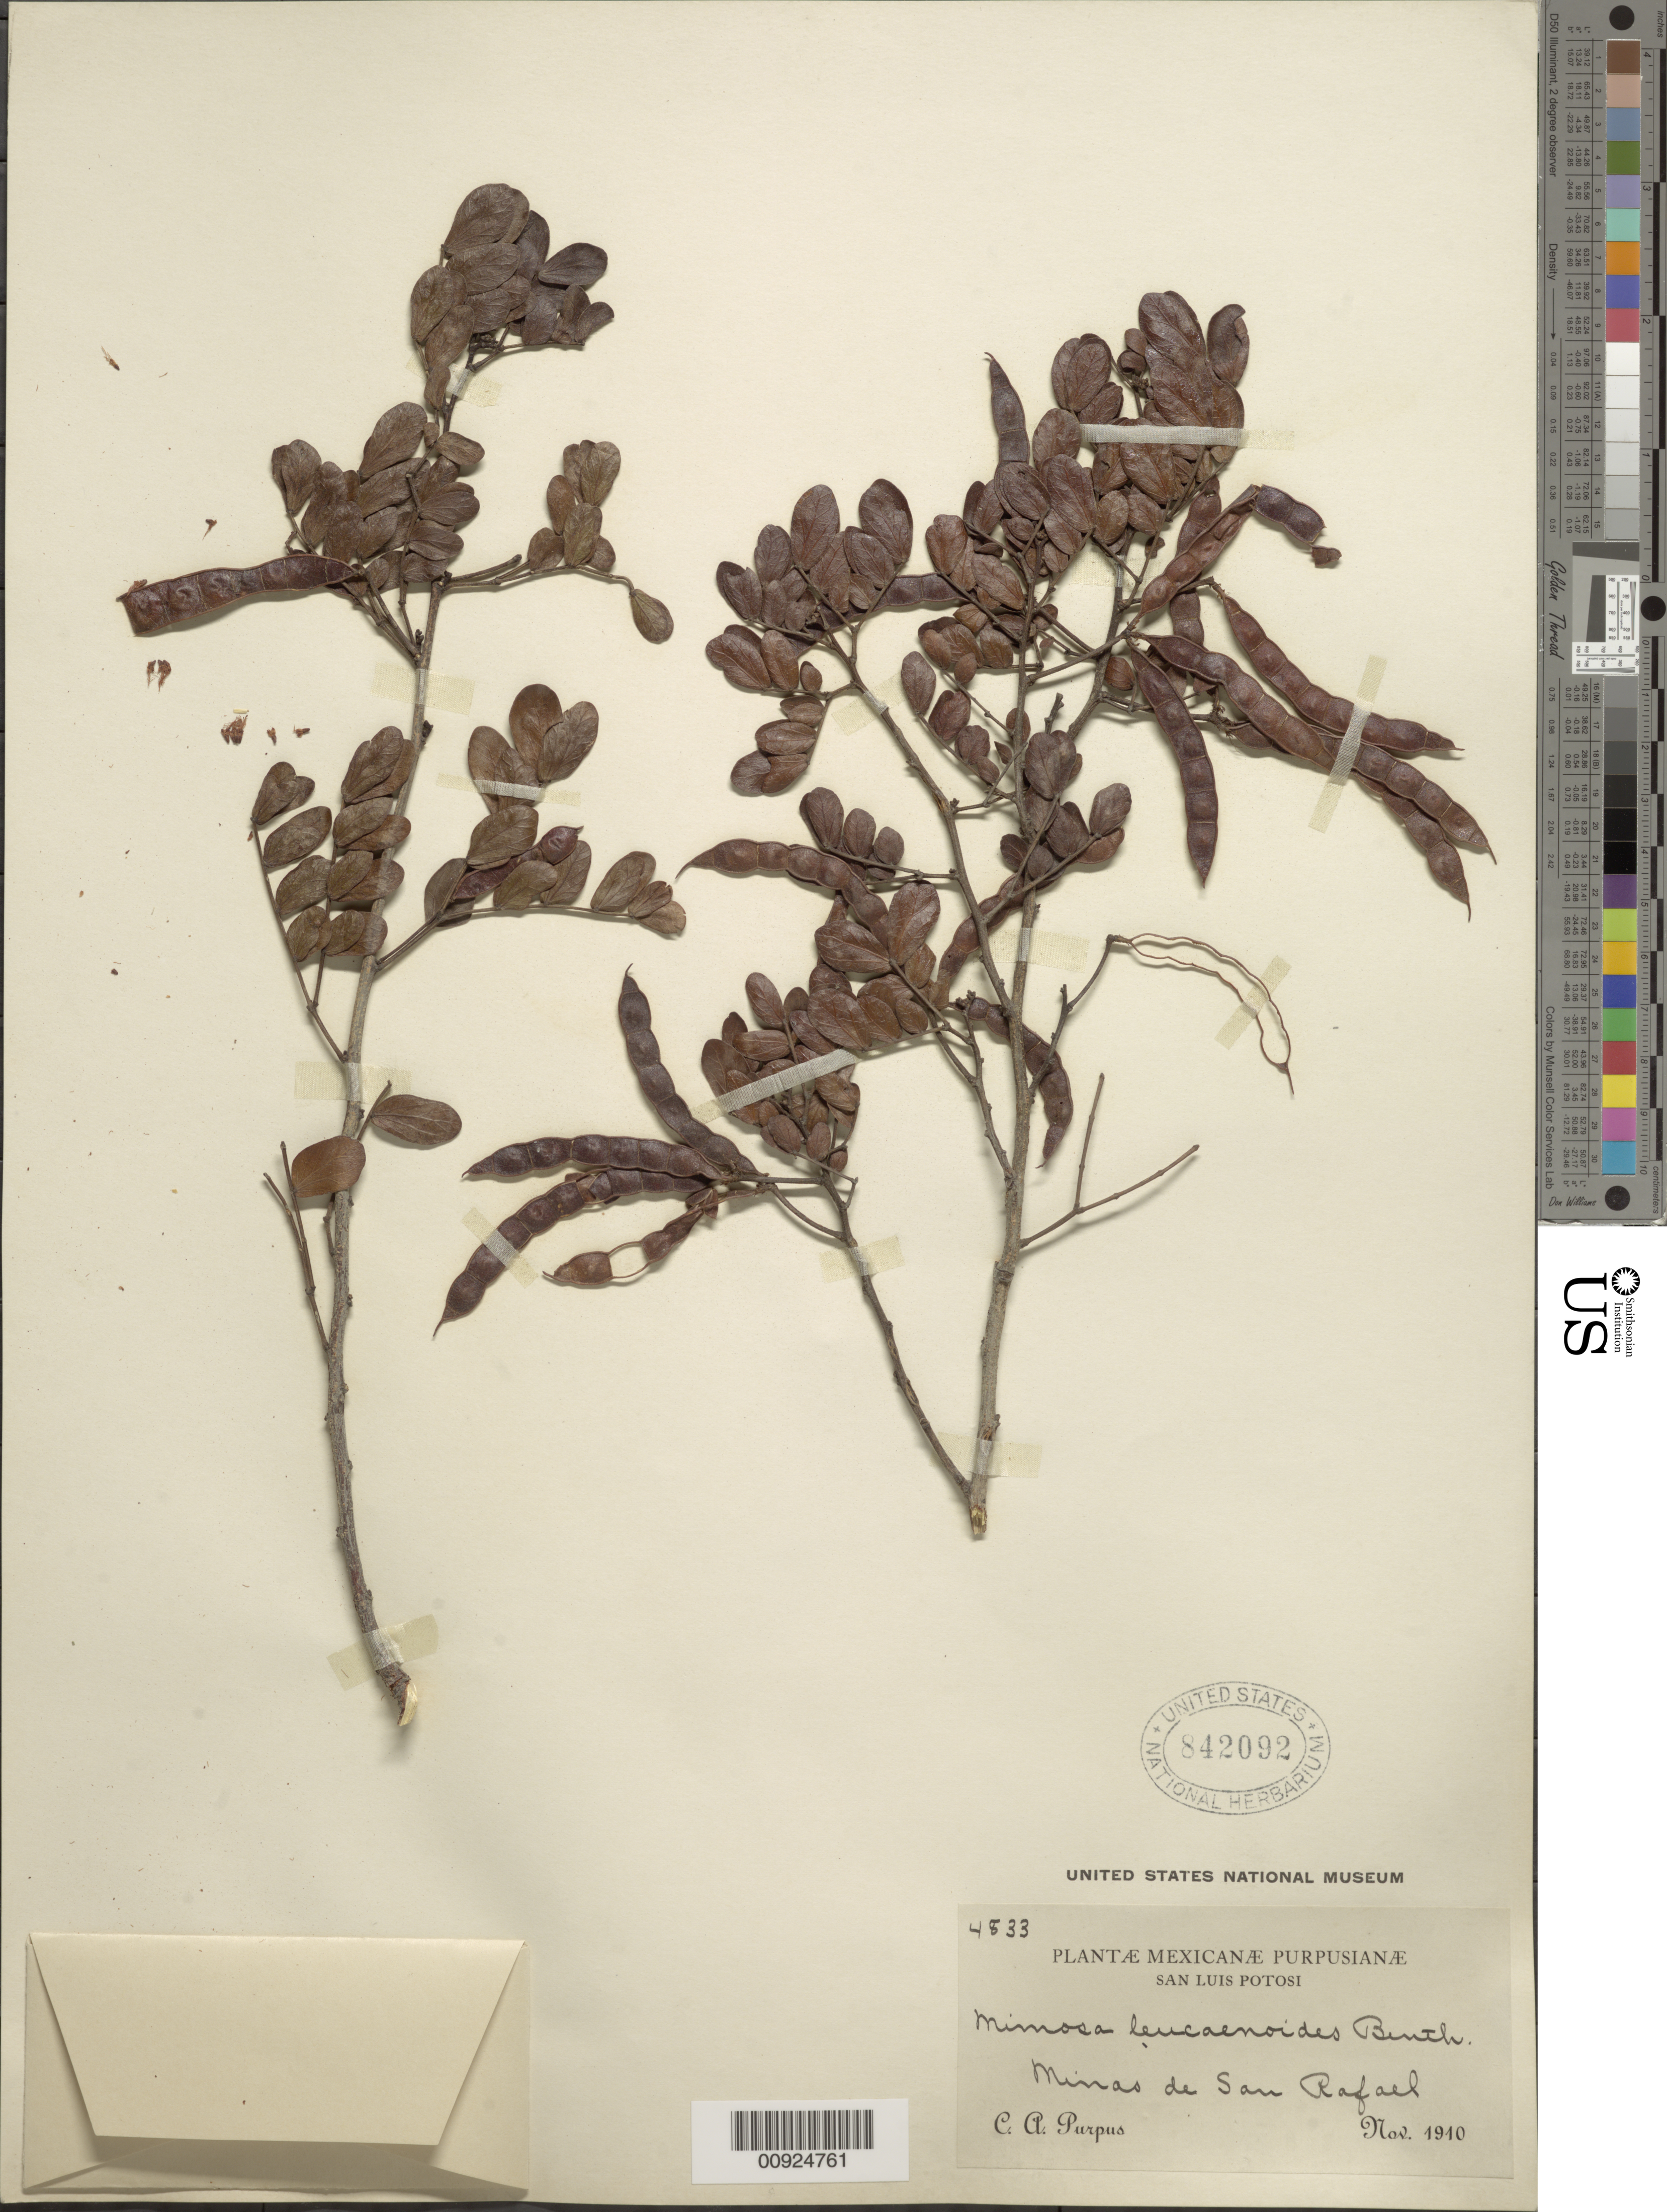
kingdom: Plantae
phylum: Tracheophyta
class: Magnoliopsida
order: Fabales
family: Fabaceae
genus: Mimosa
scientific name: Mimosa leucaenoides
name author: Benth.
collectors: C. A. Purpus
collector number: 4833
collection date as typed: Nov 1910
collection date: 1910-11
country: Mexico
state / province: San Luis Potosí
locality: Minas de San Rafael, San Luis Potosí.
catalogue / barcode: US 842092